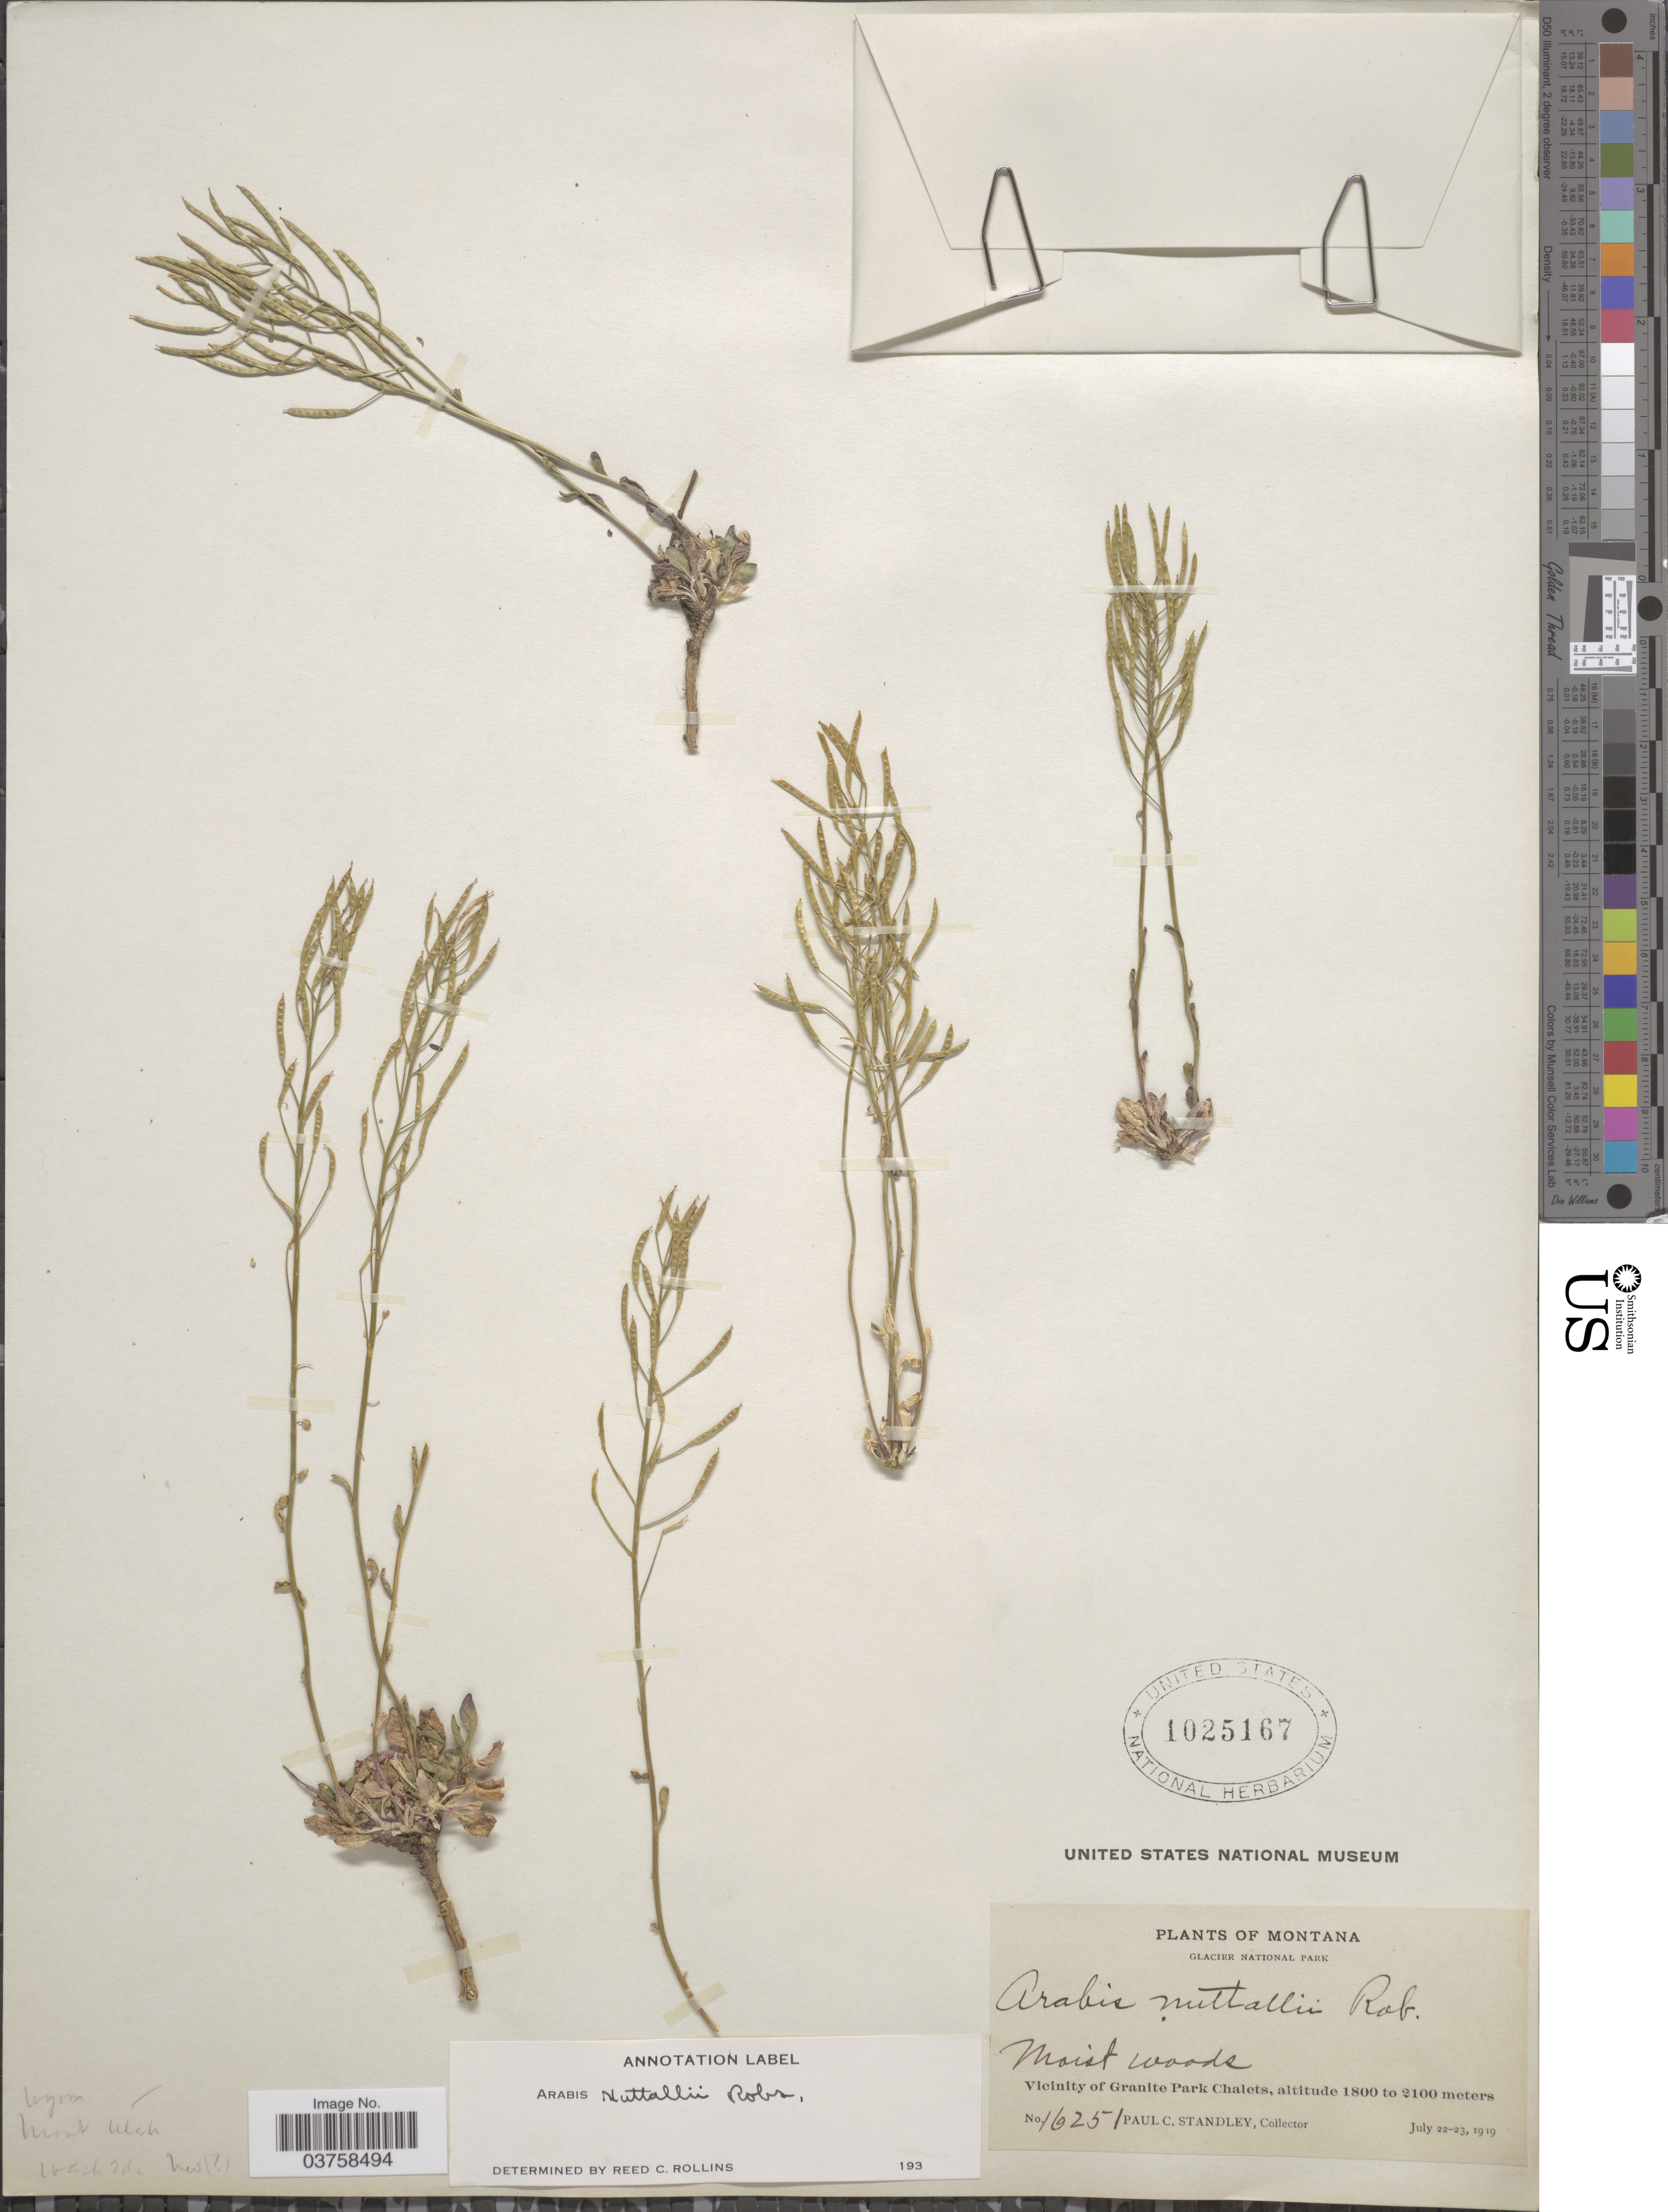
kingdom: Plantae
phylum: Tracheophyta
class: Magnoliopsida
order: Brassicales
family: Brassicaceae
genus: Arabis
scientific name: Arabis nuttallii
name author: B.L. Rob.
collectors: P. C. Standley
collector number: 16251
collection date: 1919-07-22/1919-07-23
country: United States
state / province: Montana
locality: Glacier National Park. Vicinity of Granite Park Chalets.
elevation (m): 1800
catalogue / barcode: US 1025167